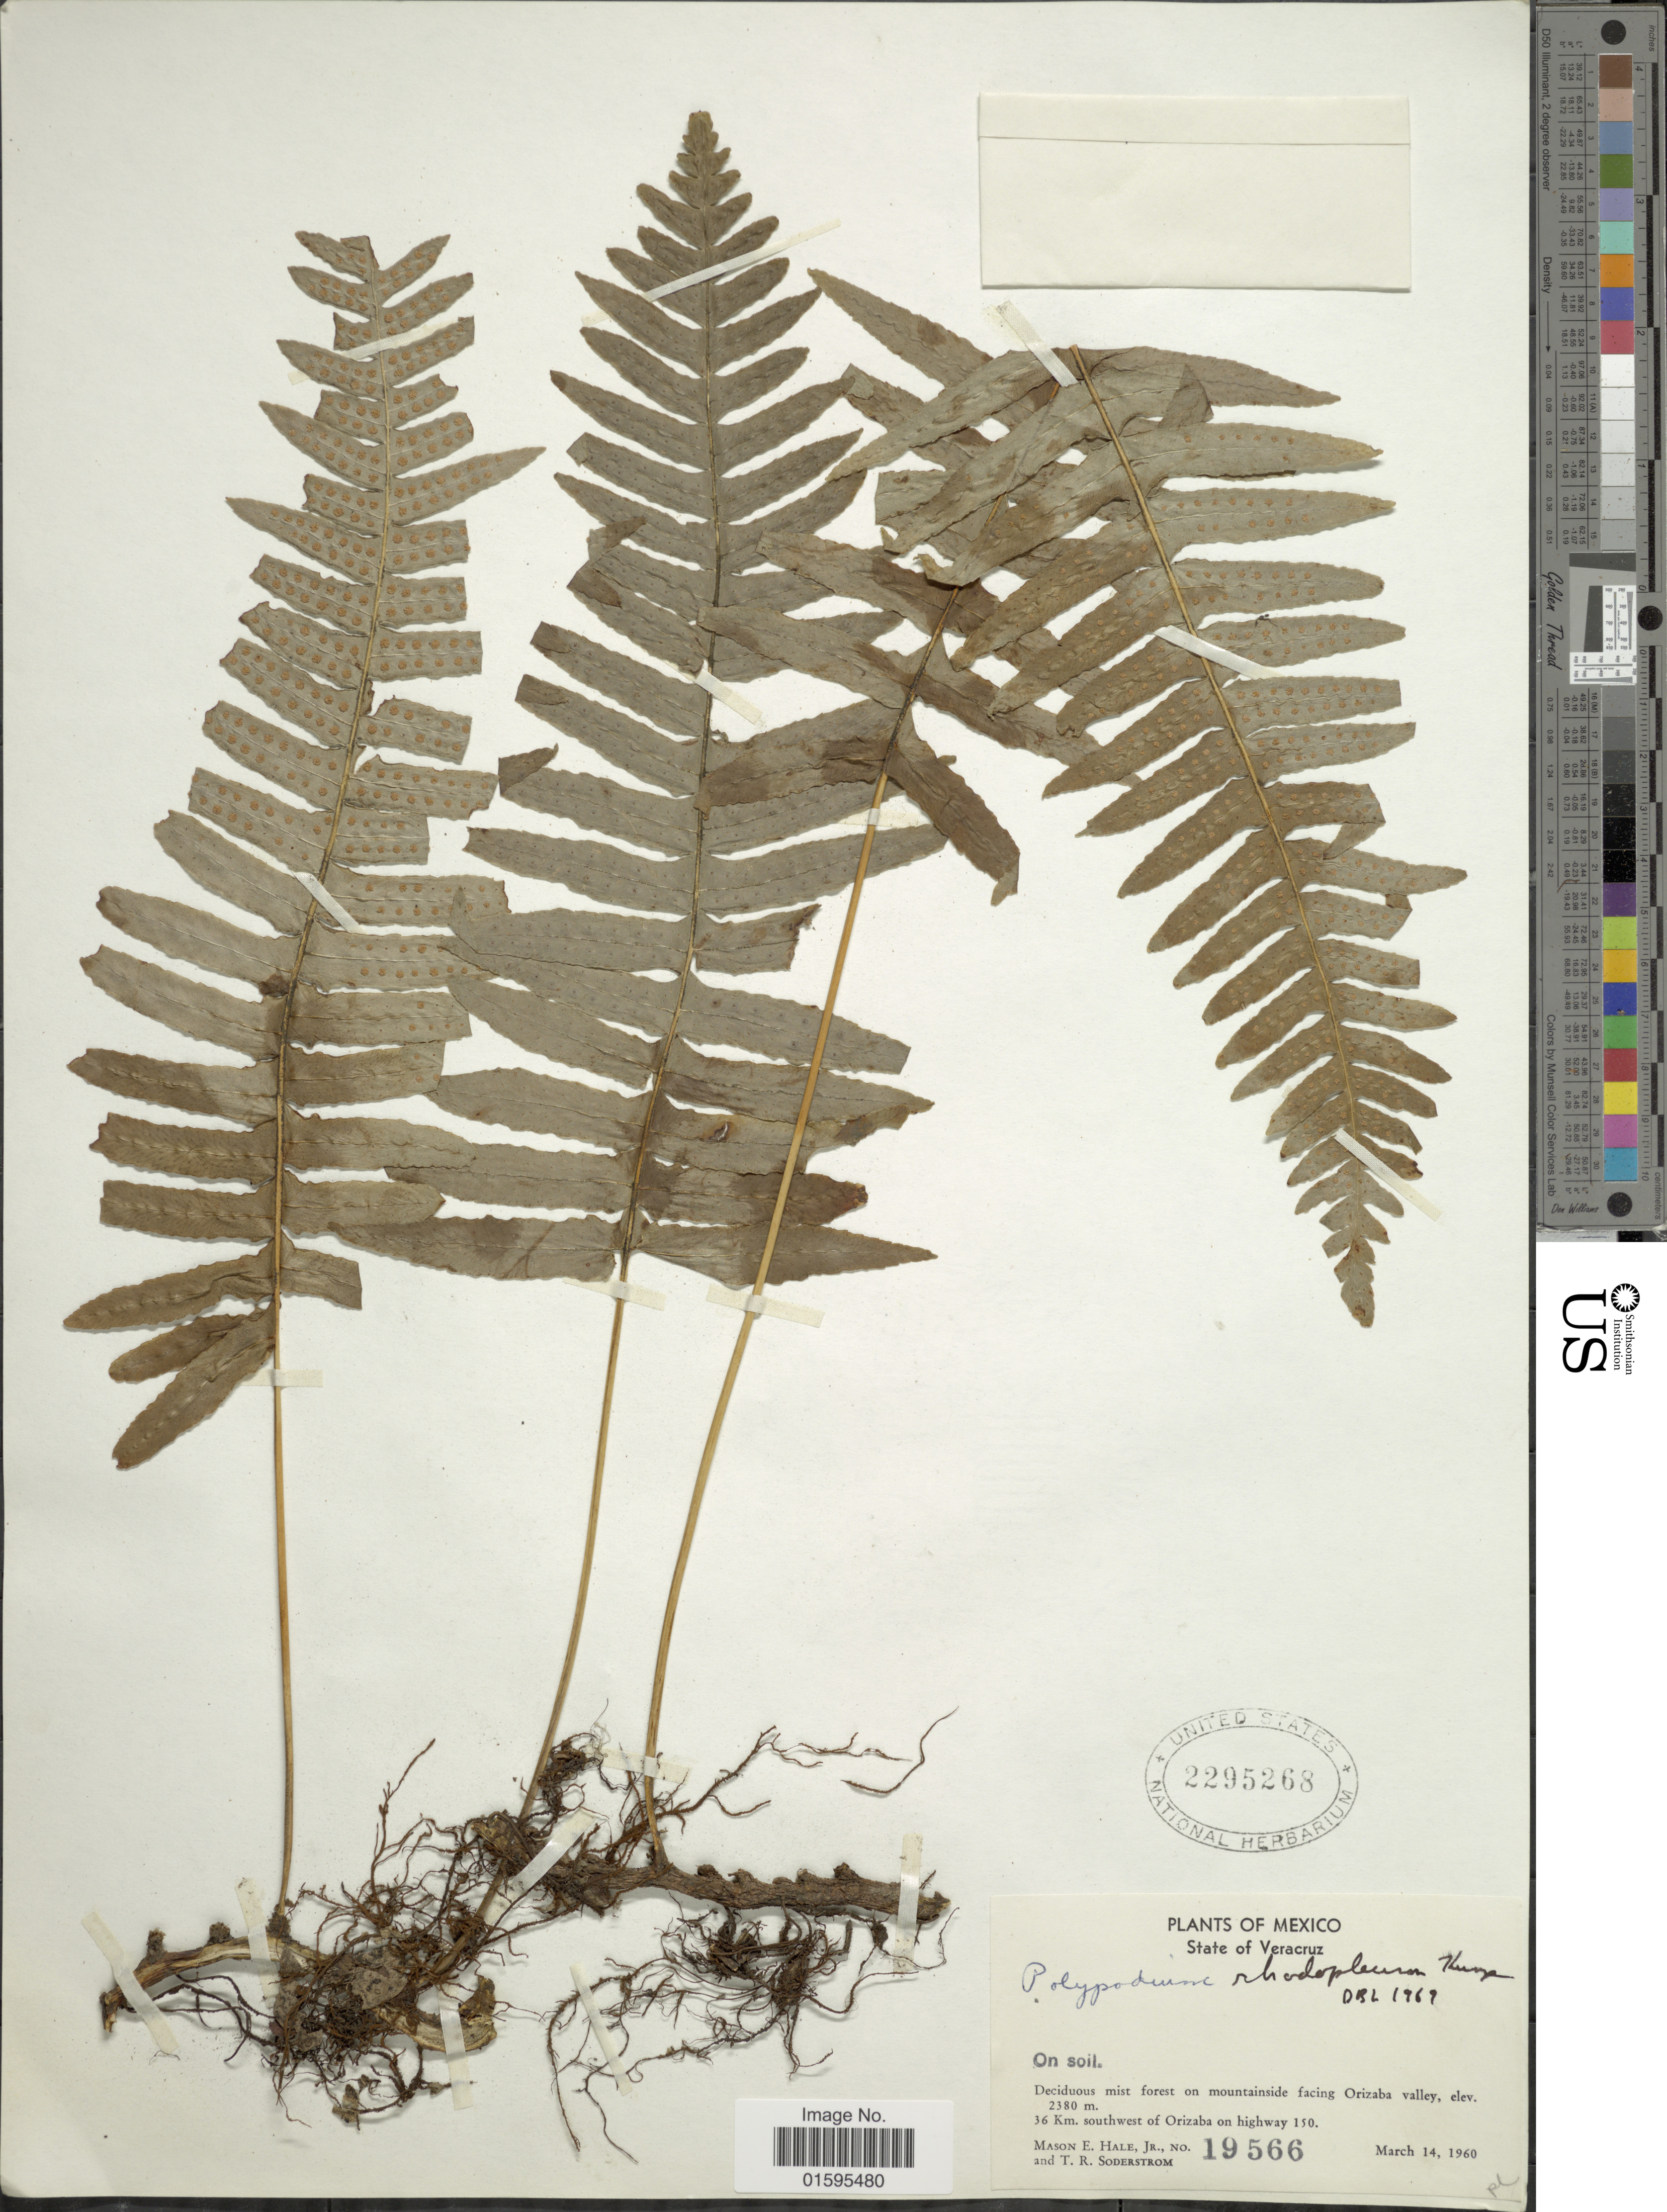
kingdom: Plantae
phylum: Tracheophyta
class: Polypodiopsida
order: Polypodiales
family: Polypodiaceae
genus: Polypodium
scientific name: Polypodium rhodopleuron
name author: Kunze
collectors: M. Hale & T. R. Soderstrom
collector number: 19566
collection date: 1960-03-14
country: Mexico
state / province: Veracruz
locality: State of Veracruz, on mountainside facing Orizaba valley, 36 km southwest of Orizaba on highway 150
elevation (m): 2380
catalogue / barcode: US 2295268